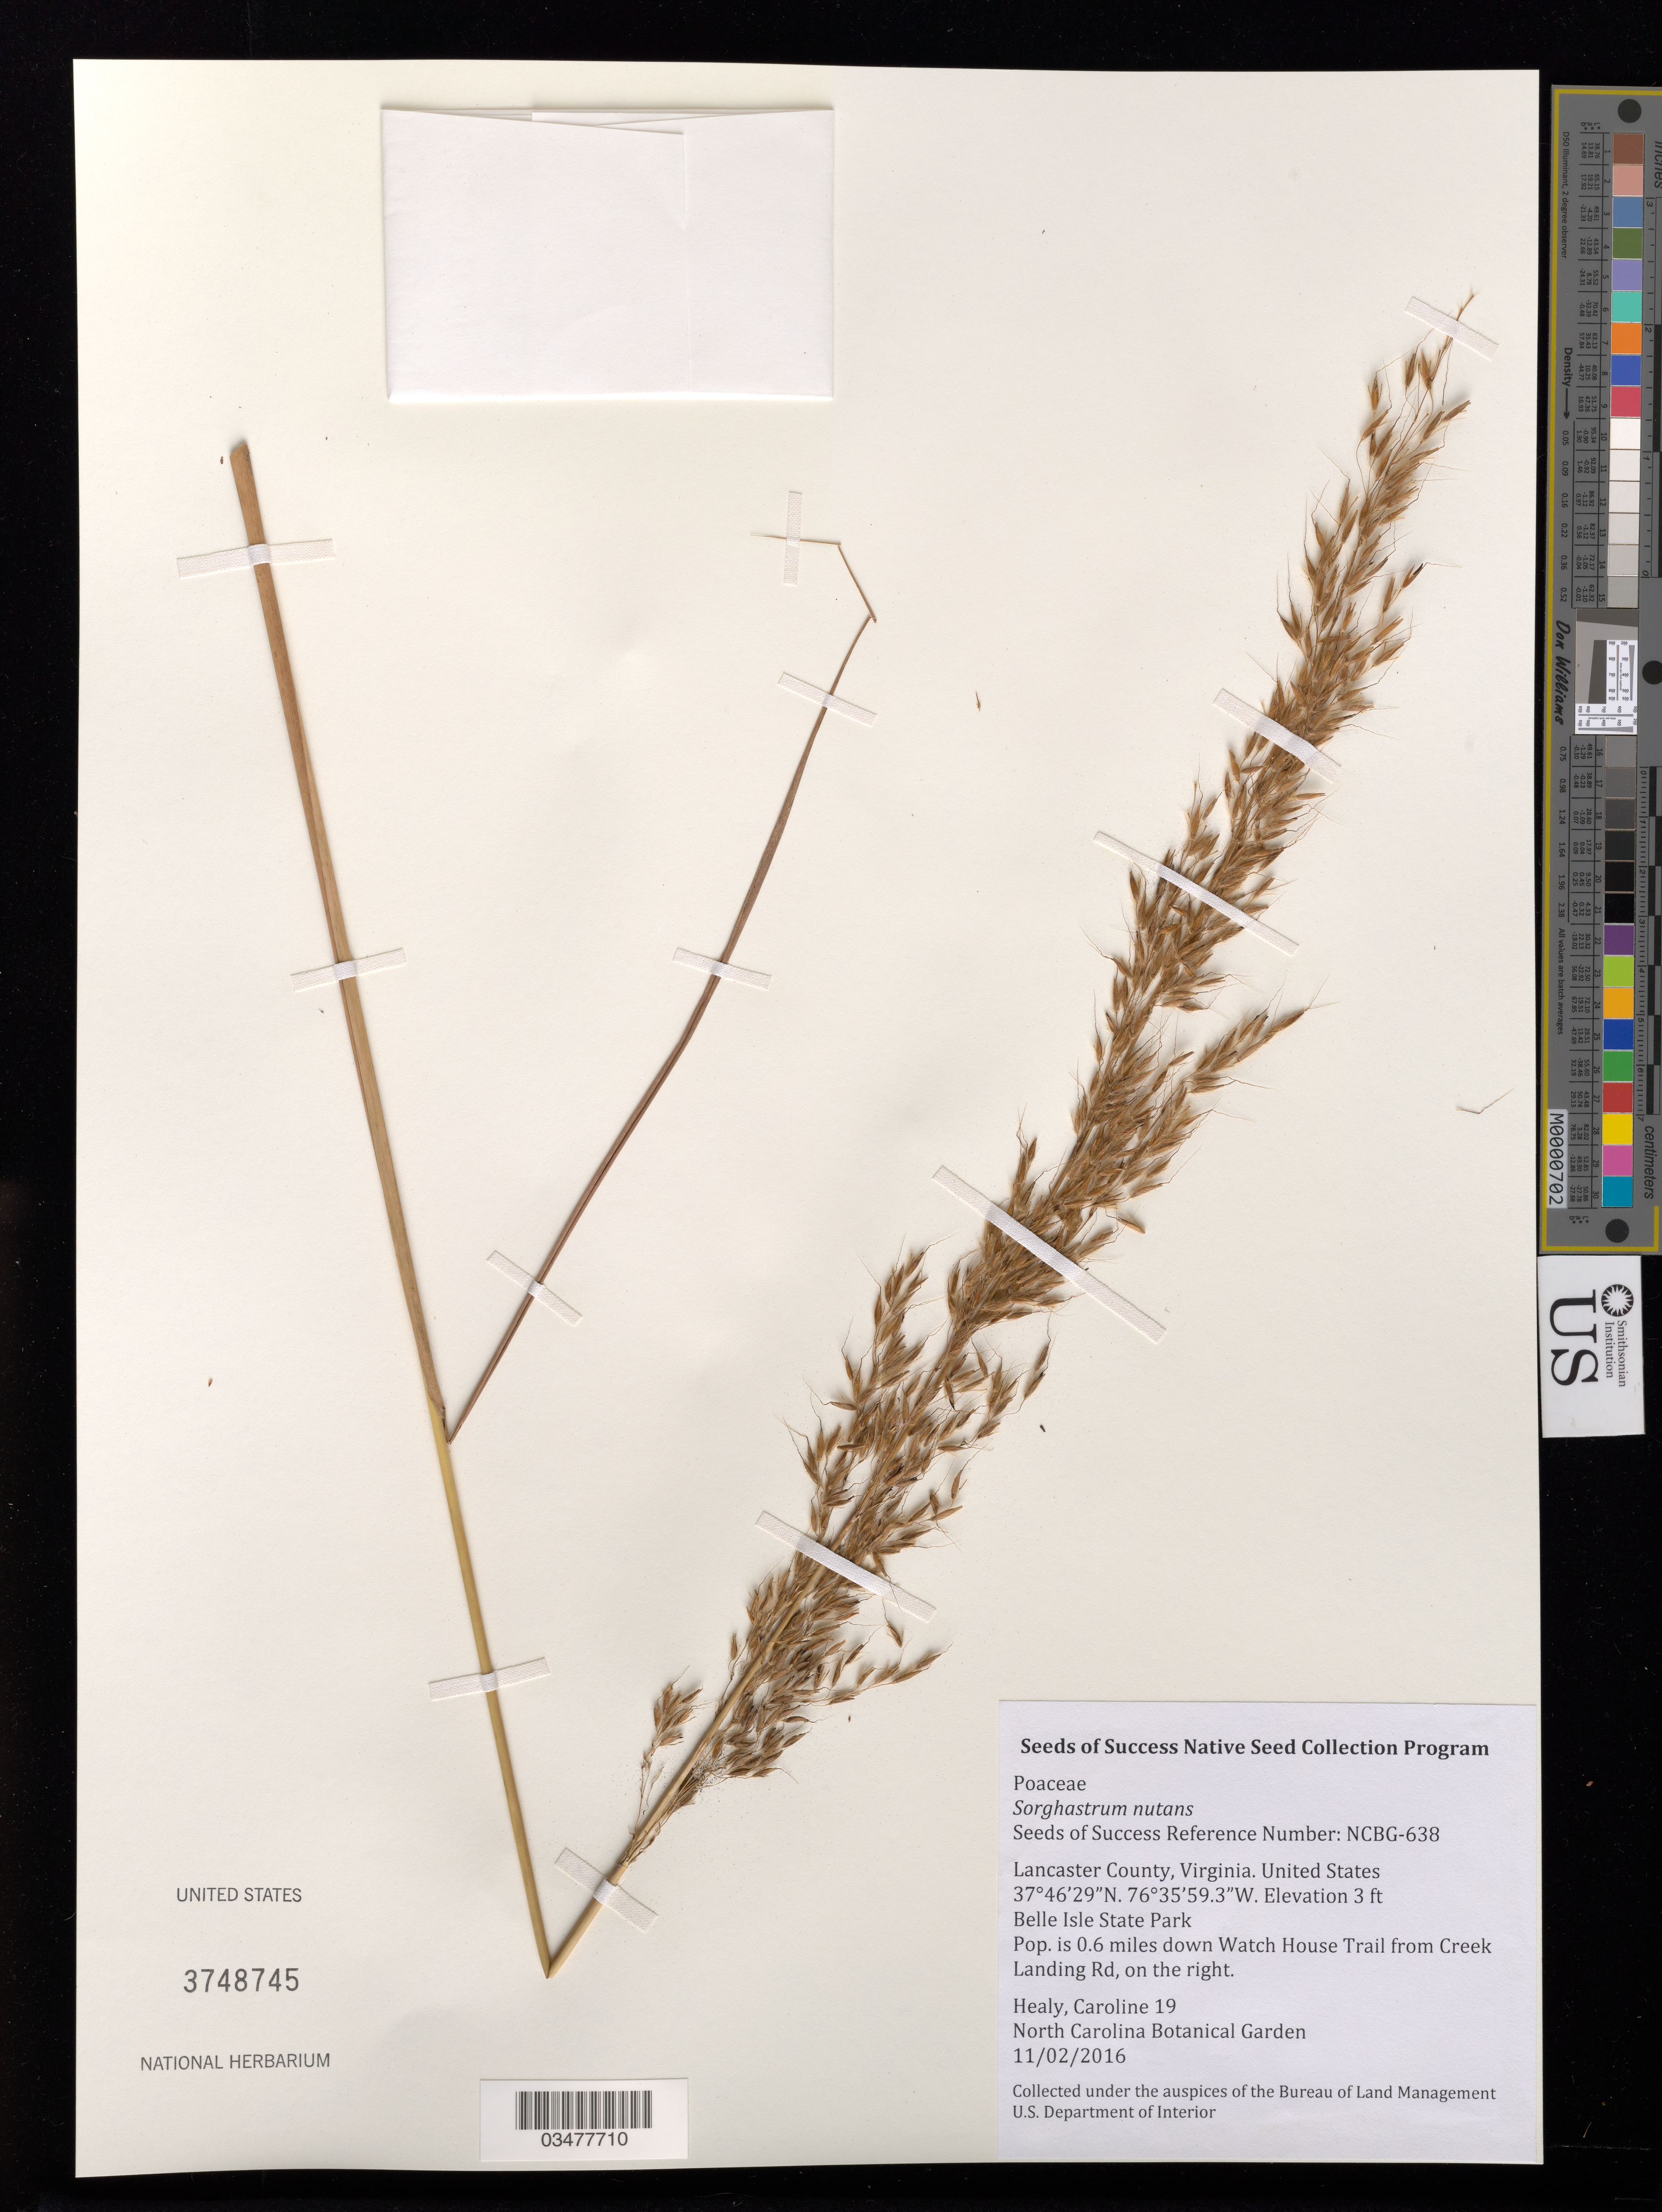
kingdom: Plantae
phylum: Tracheophyta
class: Liliopsida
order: Poales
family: Poaceae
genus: Sorghastrum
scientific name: Sorghastrum nutans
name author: (L.) Nash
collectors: C. Healy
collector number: NCBG-638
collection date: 2016-11-02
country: United States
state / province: Virginia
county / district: Lancaster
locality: Belle Isle State Park, Watch House Trail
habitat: Meadow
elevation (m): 1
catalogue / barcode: US 3748745